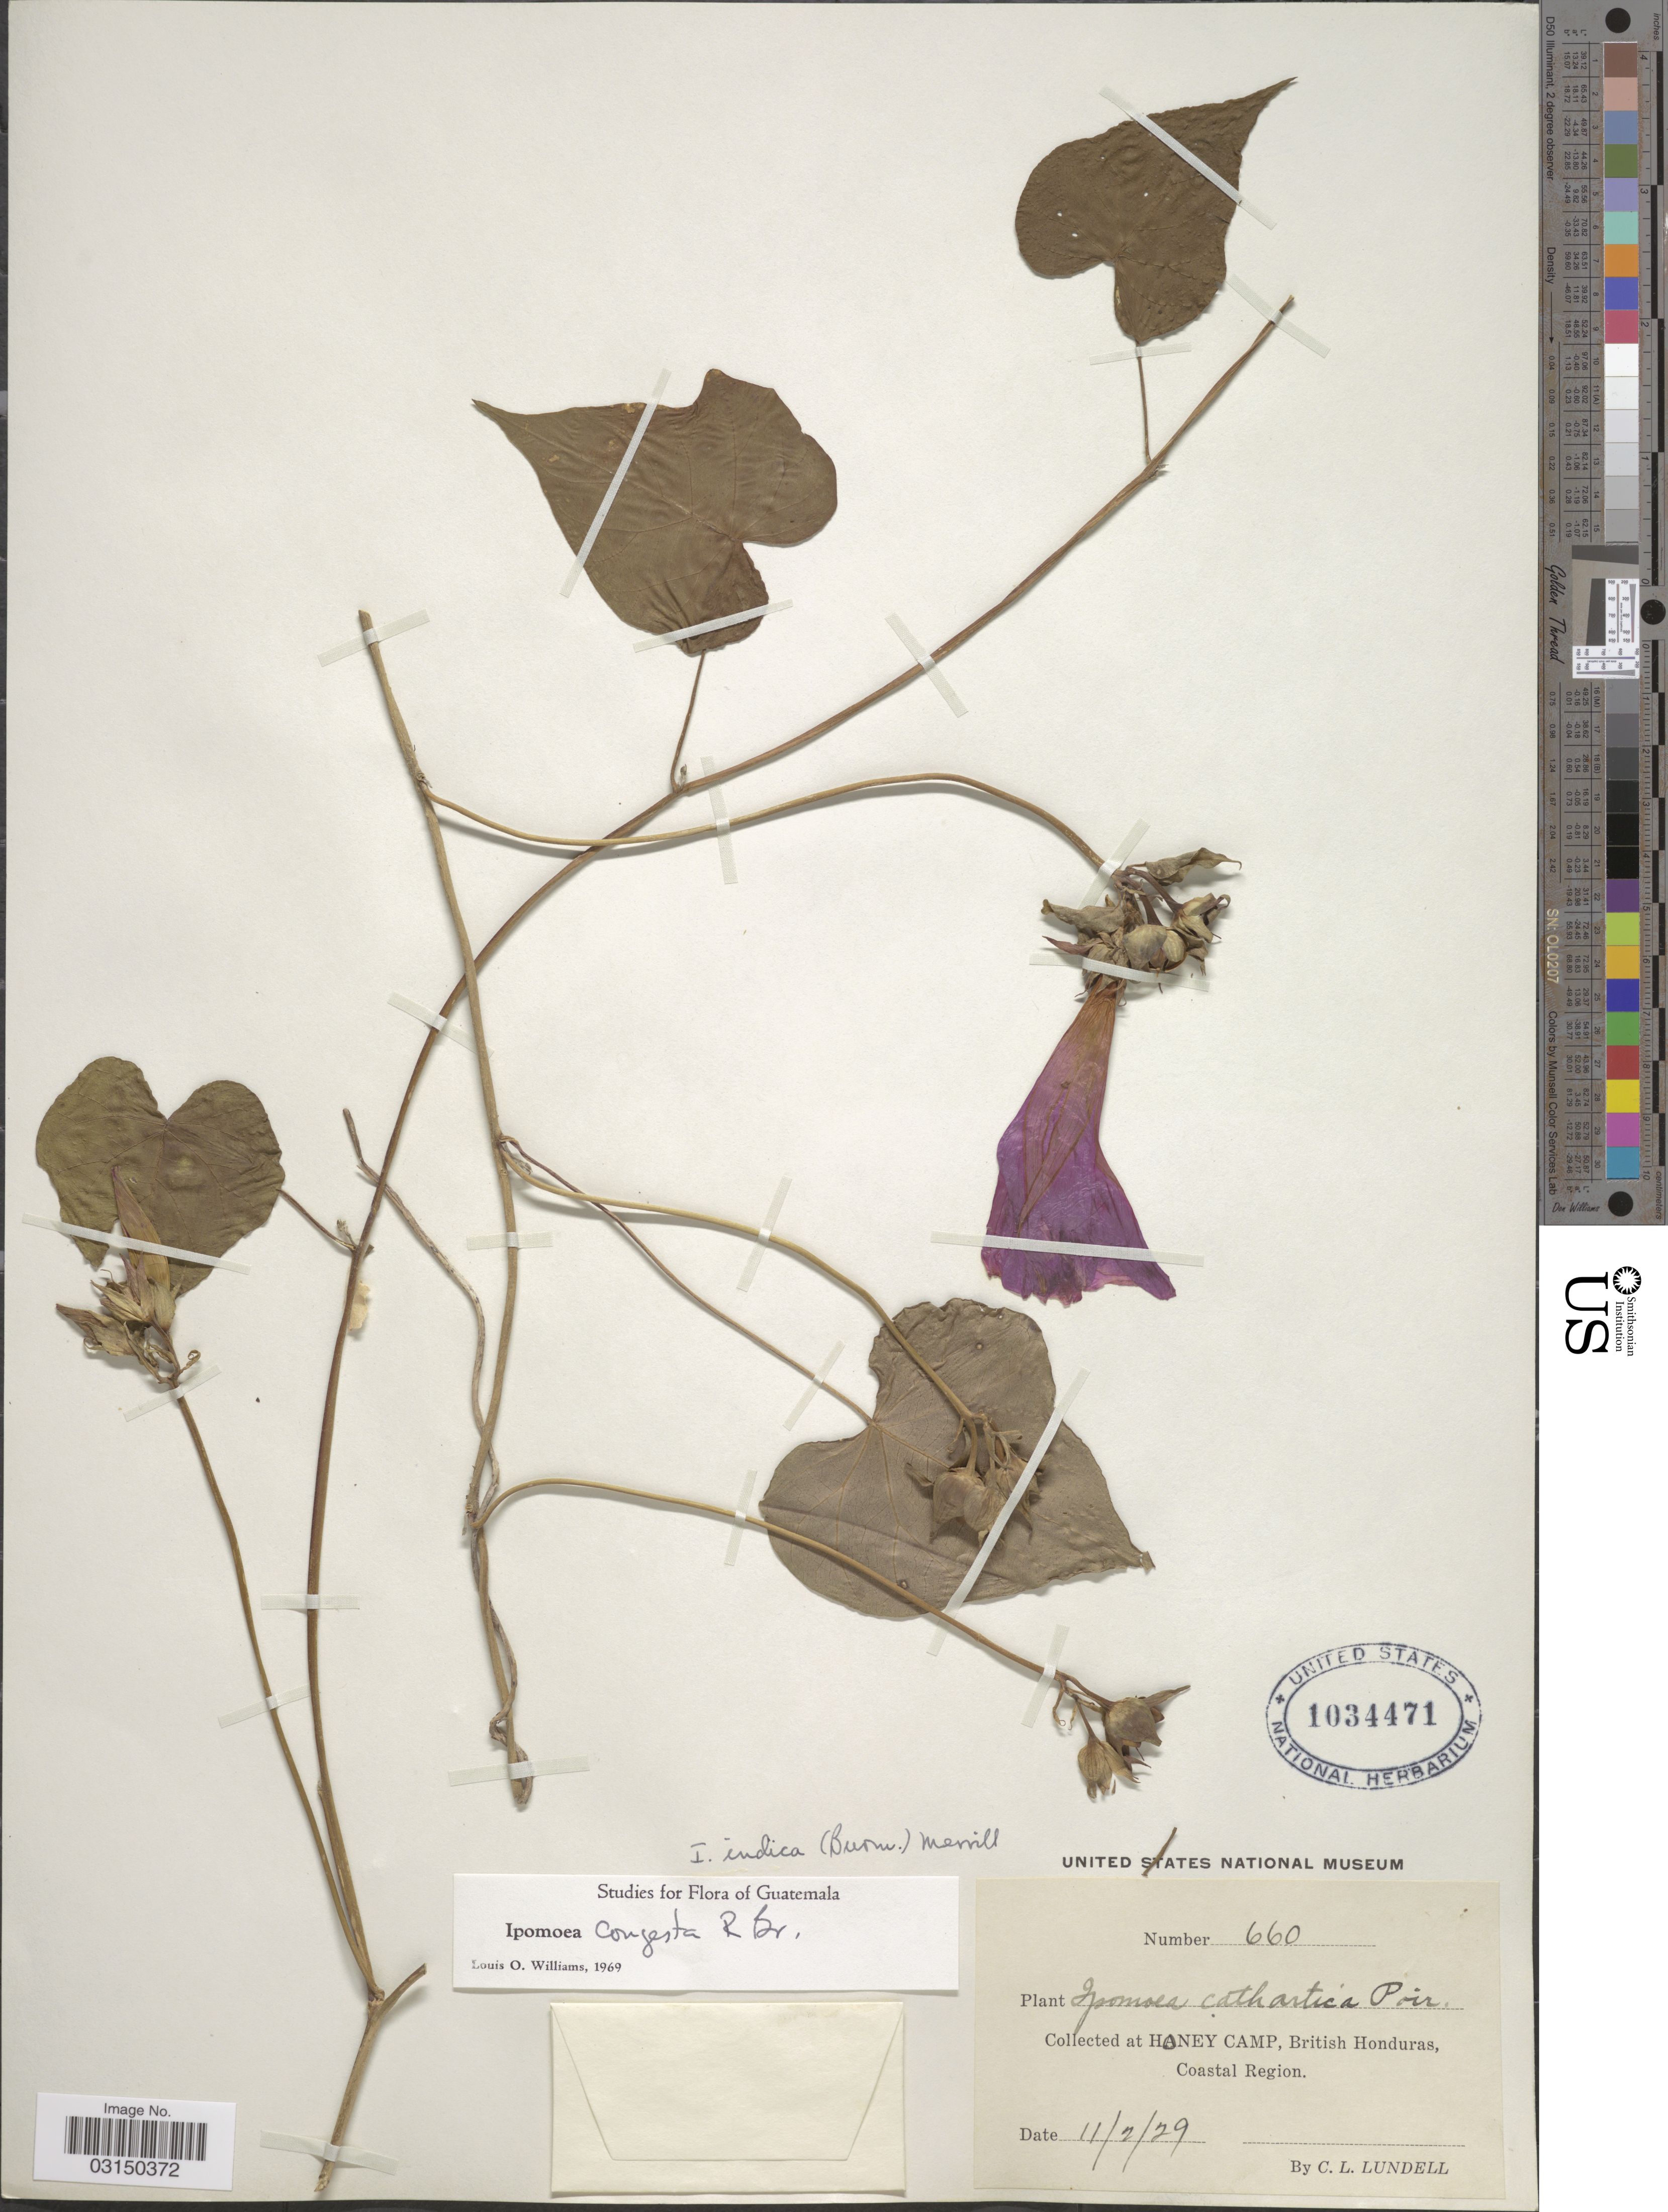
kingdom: Plantae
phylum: Tracheophyta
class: Magnoliopsida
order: Solanales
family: Convolvulaceae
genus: Ipomoea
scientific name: Ipomoea indica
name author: (Burm.) Merr.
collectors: C. L. Lundell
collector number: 660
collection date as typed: Transcribed d/m/y: 11/2/29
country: Belize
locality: Honey Camp, British Honduras, Coastal Region.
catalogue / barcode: US 1034471